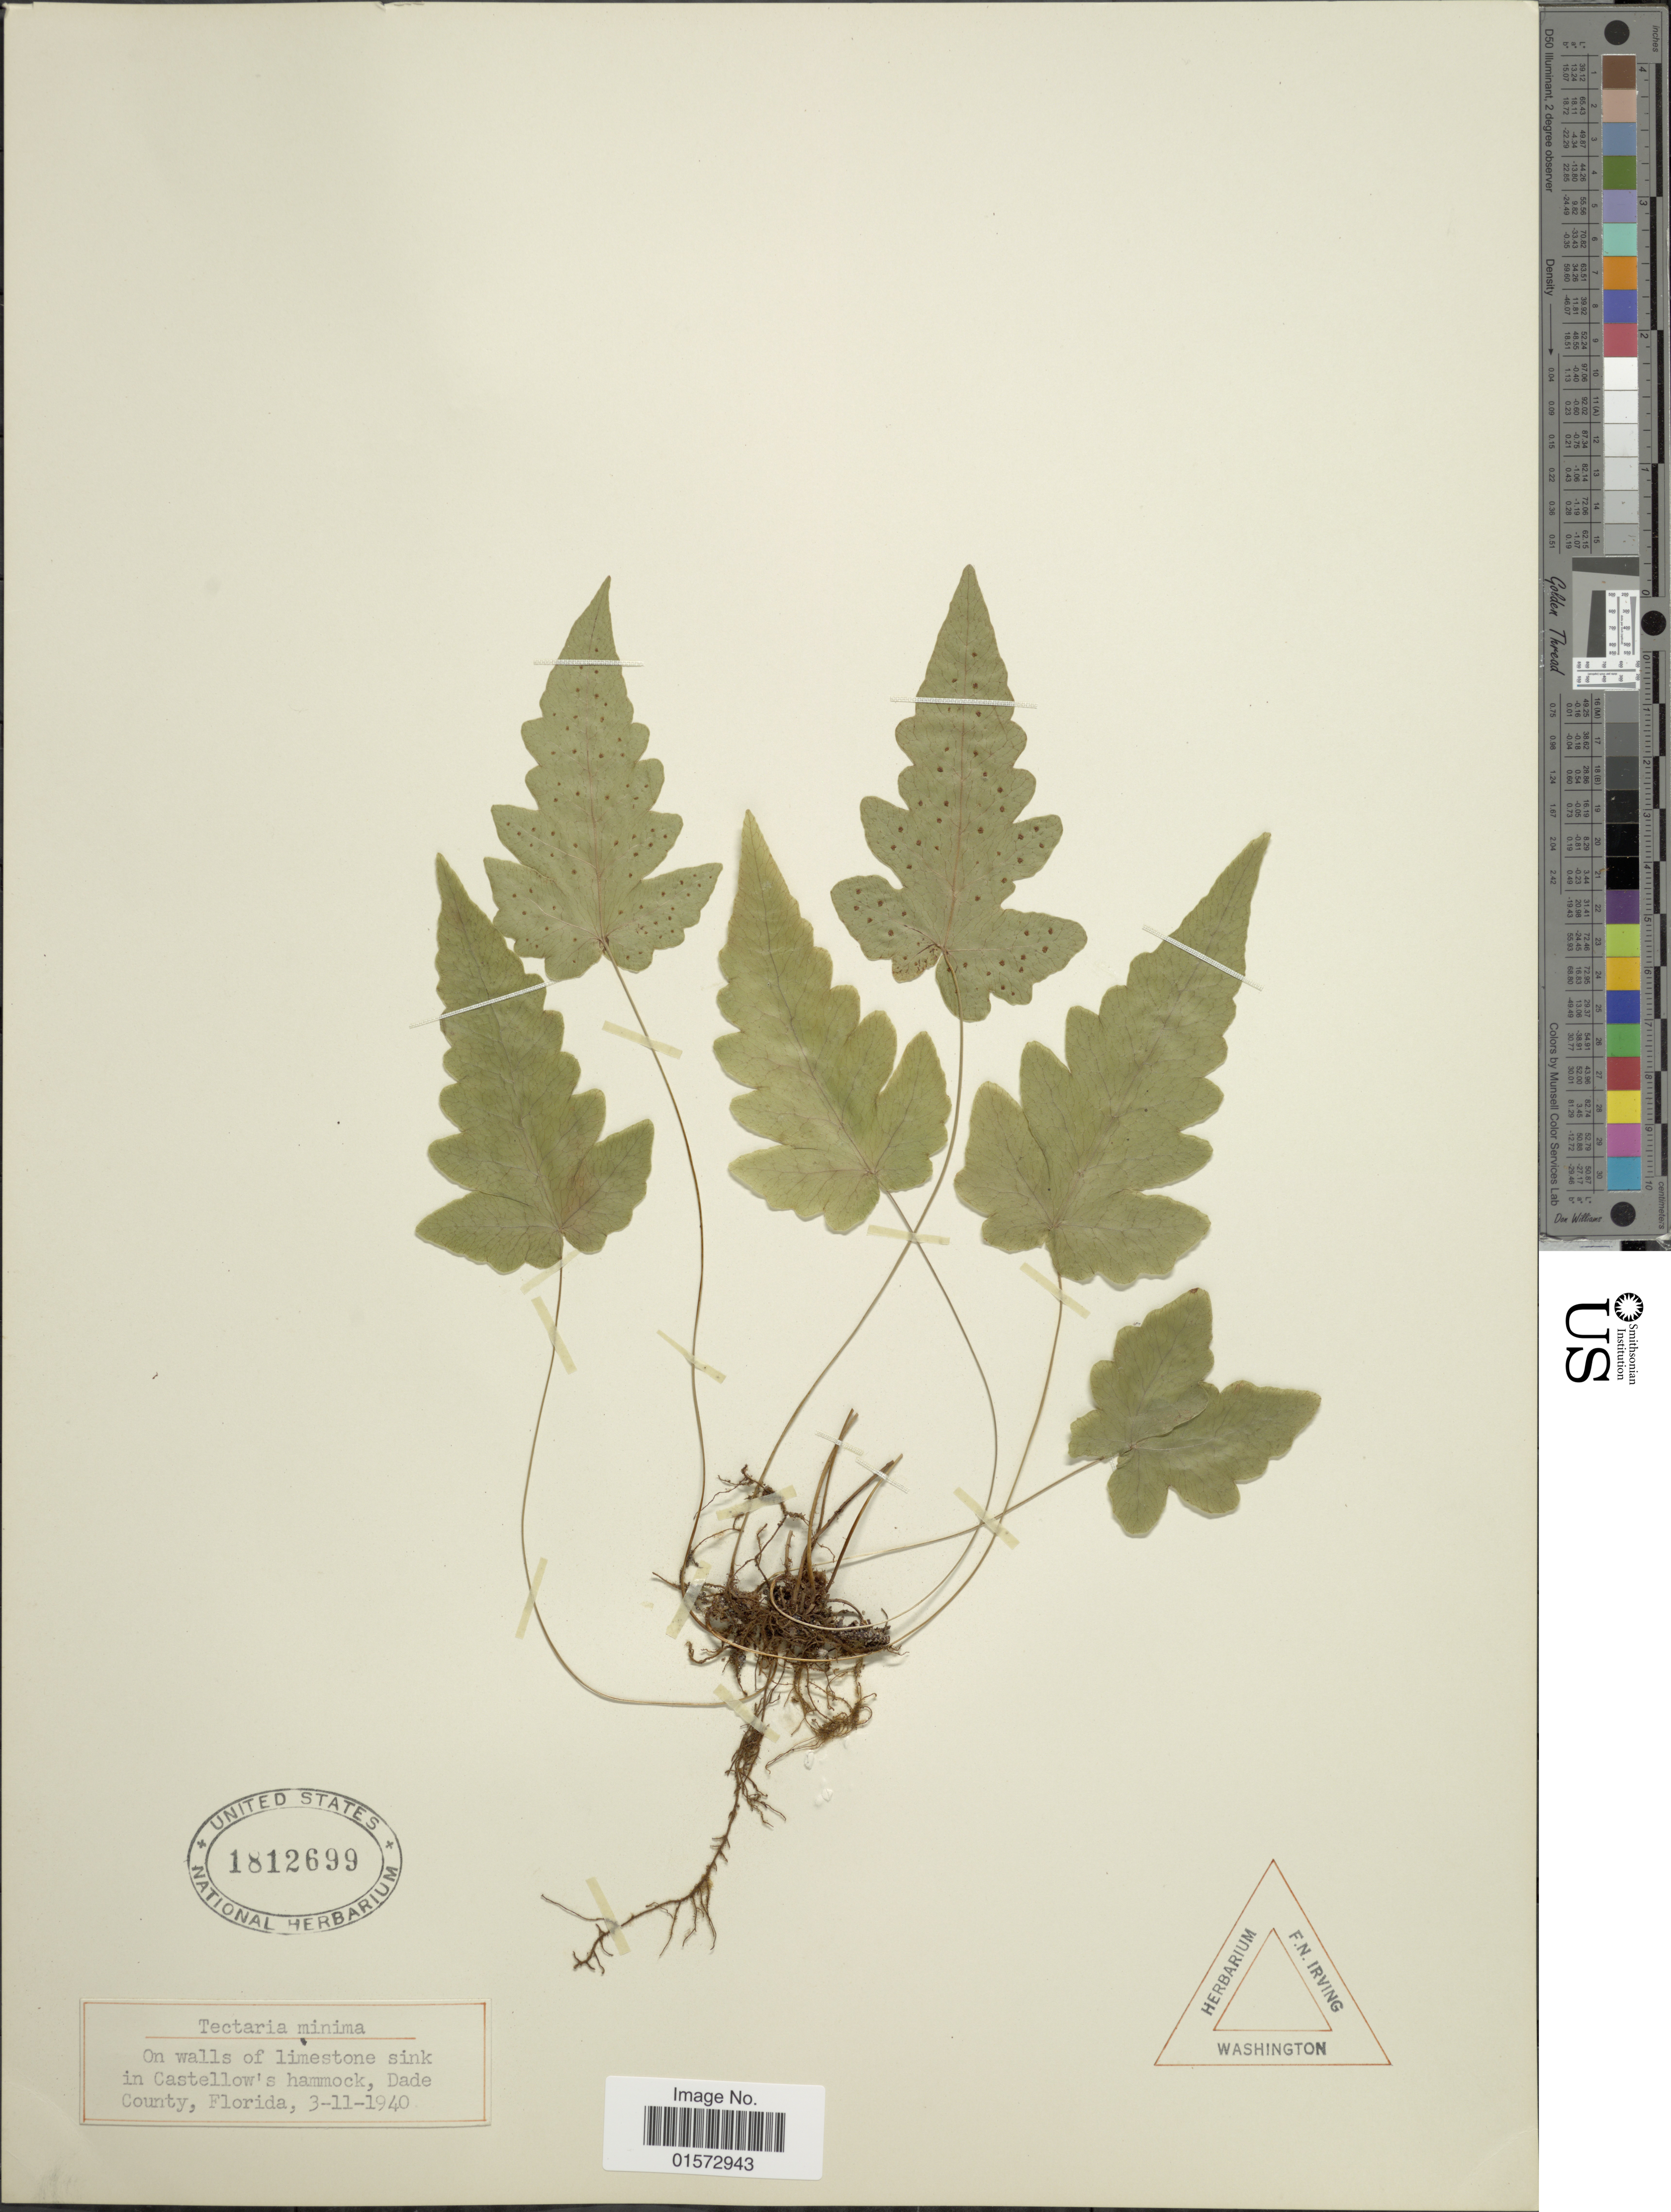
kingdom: Plantae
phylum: Tracheophyta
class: Polypodiopsida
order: Polypodiales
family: Tectariaceae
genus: Tectaria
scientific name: Tectaria fimbriata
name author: (Willd.) Lourteig & Proctor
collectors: ex herb. F.N. Irving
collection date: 1940-11-03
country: United States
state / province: Florida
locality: On walls of limestone sink in Castellow's hammock, Dade County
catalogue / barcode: US 1812699